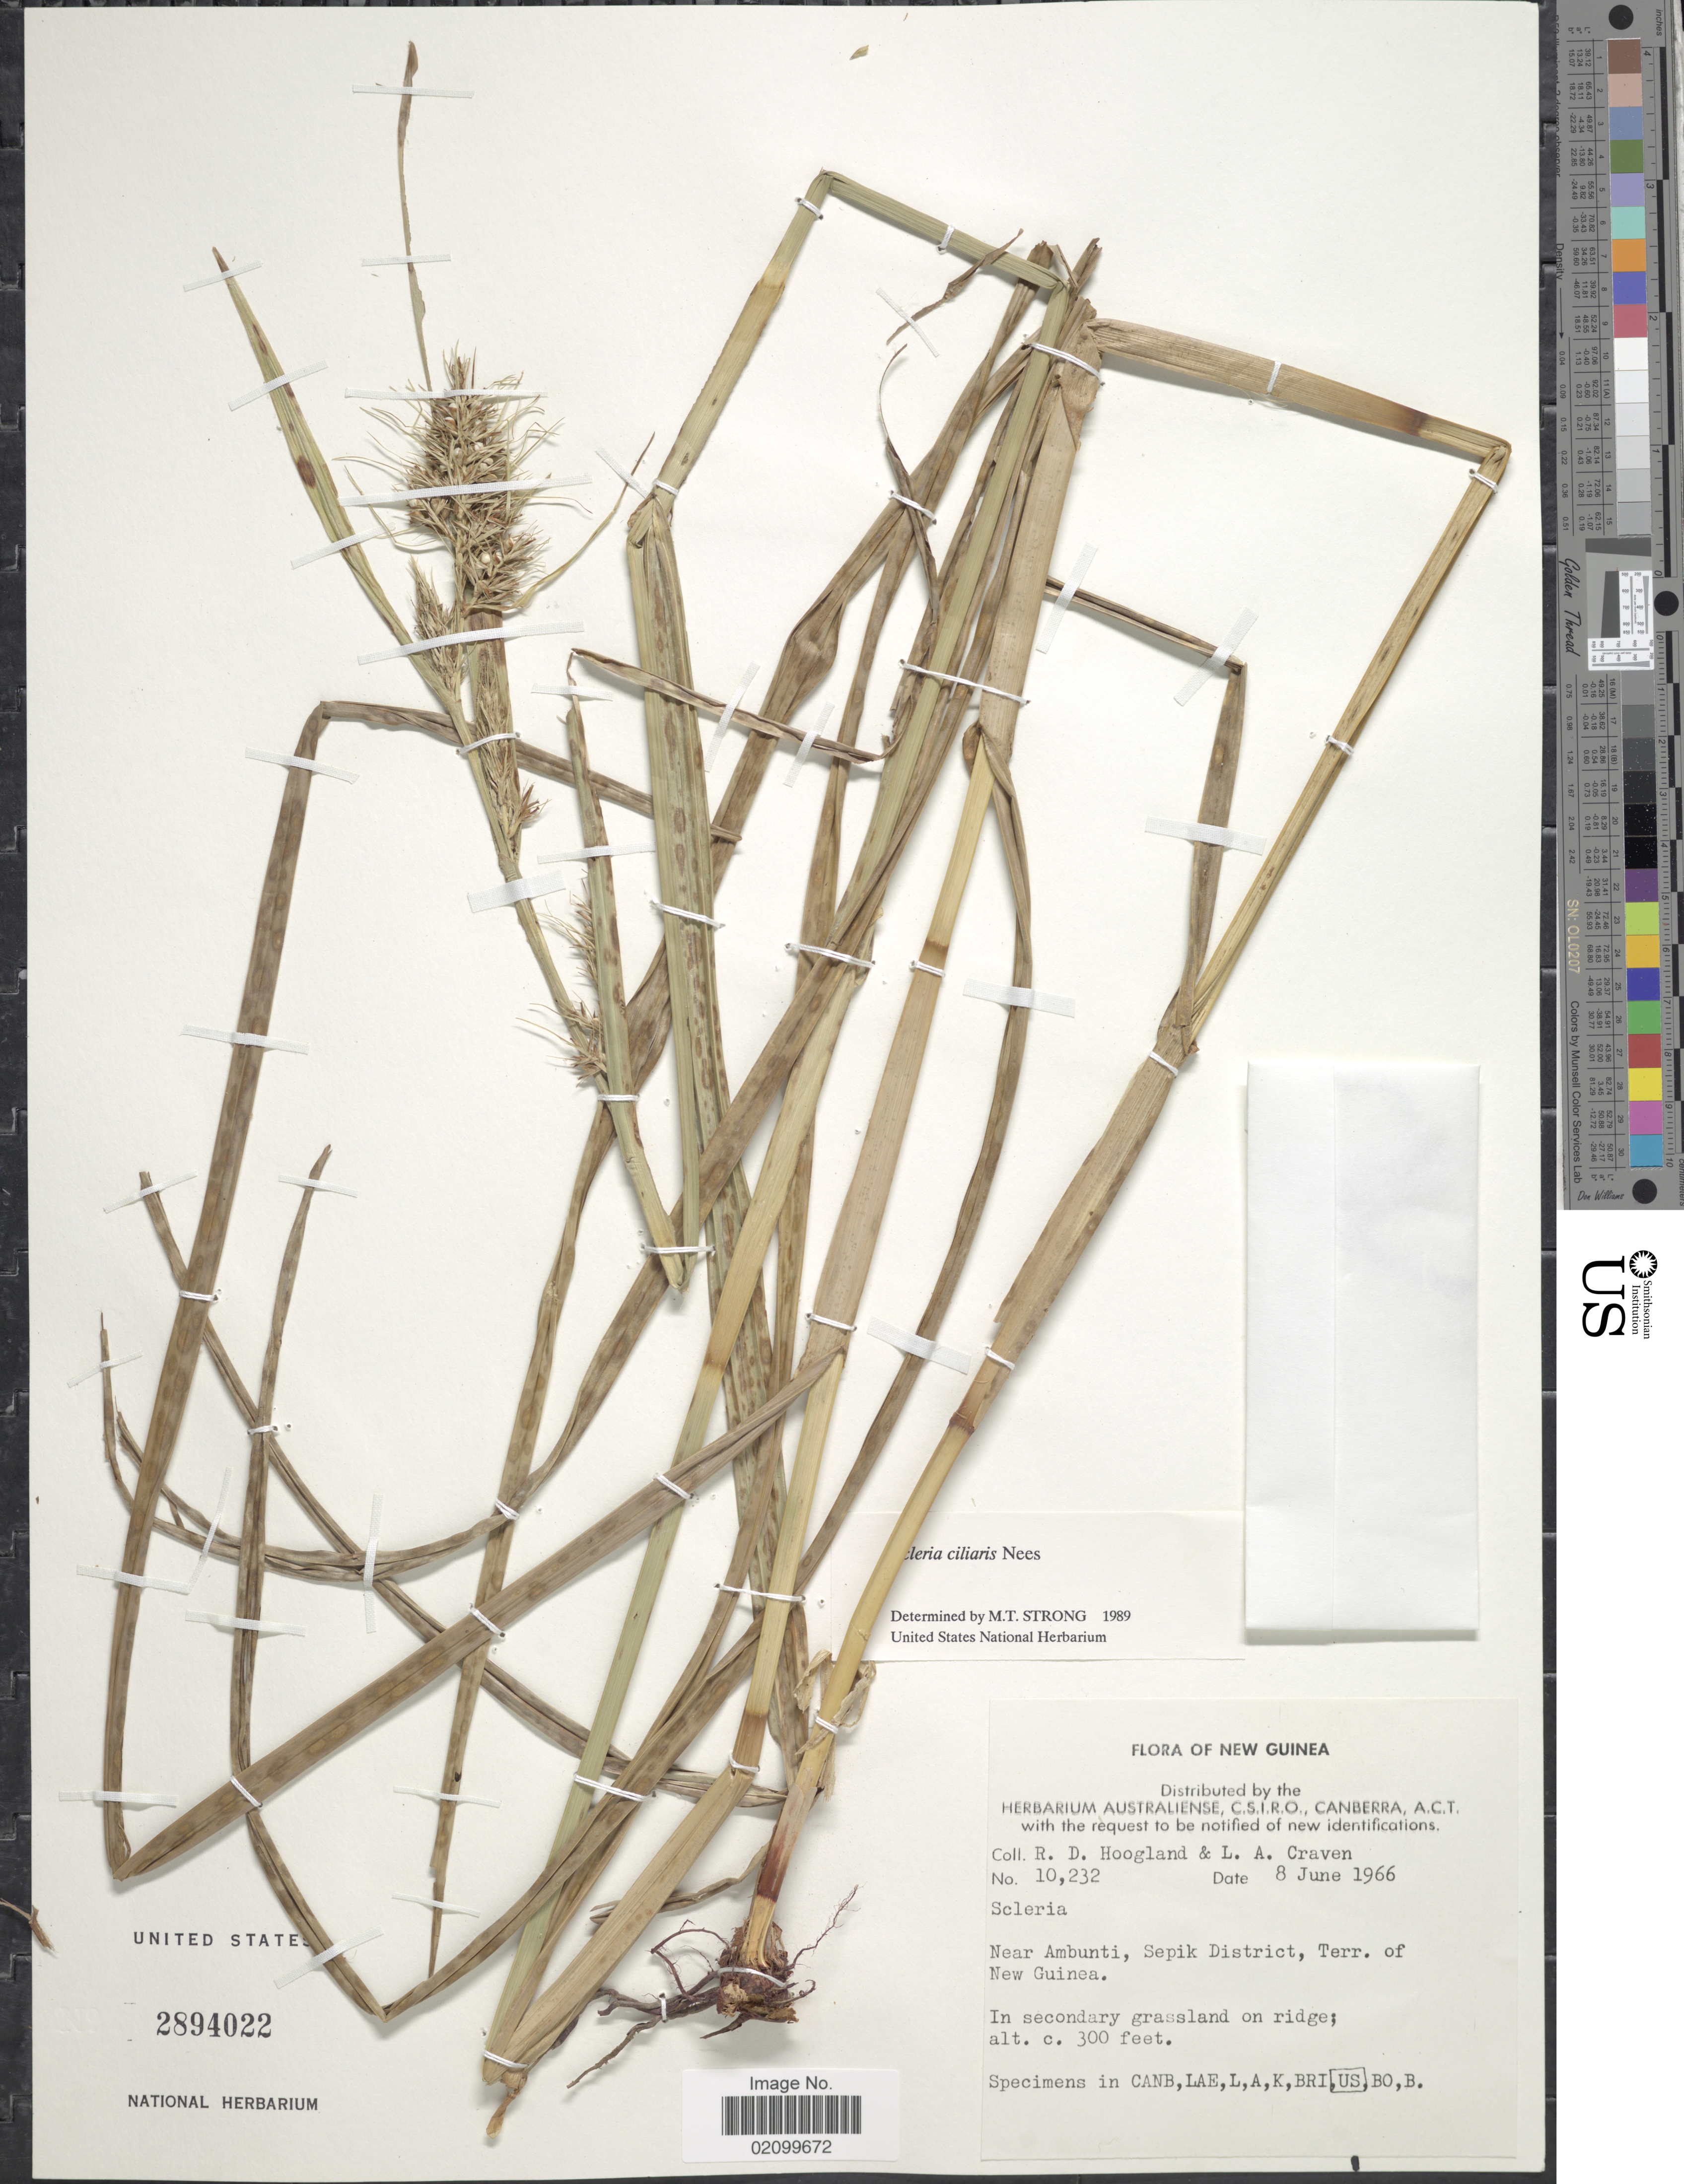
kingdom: Plantae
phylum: Tracheophyta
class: Liliopsida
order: Poales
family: Cyperaceae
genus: Scleria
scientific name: Scleria ciliaris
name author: Nees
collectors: R. D. Hoogland & L. A. Craven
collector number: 10232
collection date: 1966-06-08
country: Papua New Guinea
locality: New Guinea. Near Ambunti, Sepik District, Terr. of New Guinea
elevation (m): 91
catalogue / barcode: US 2894022